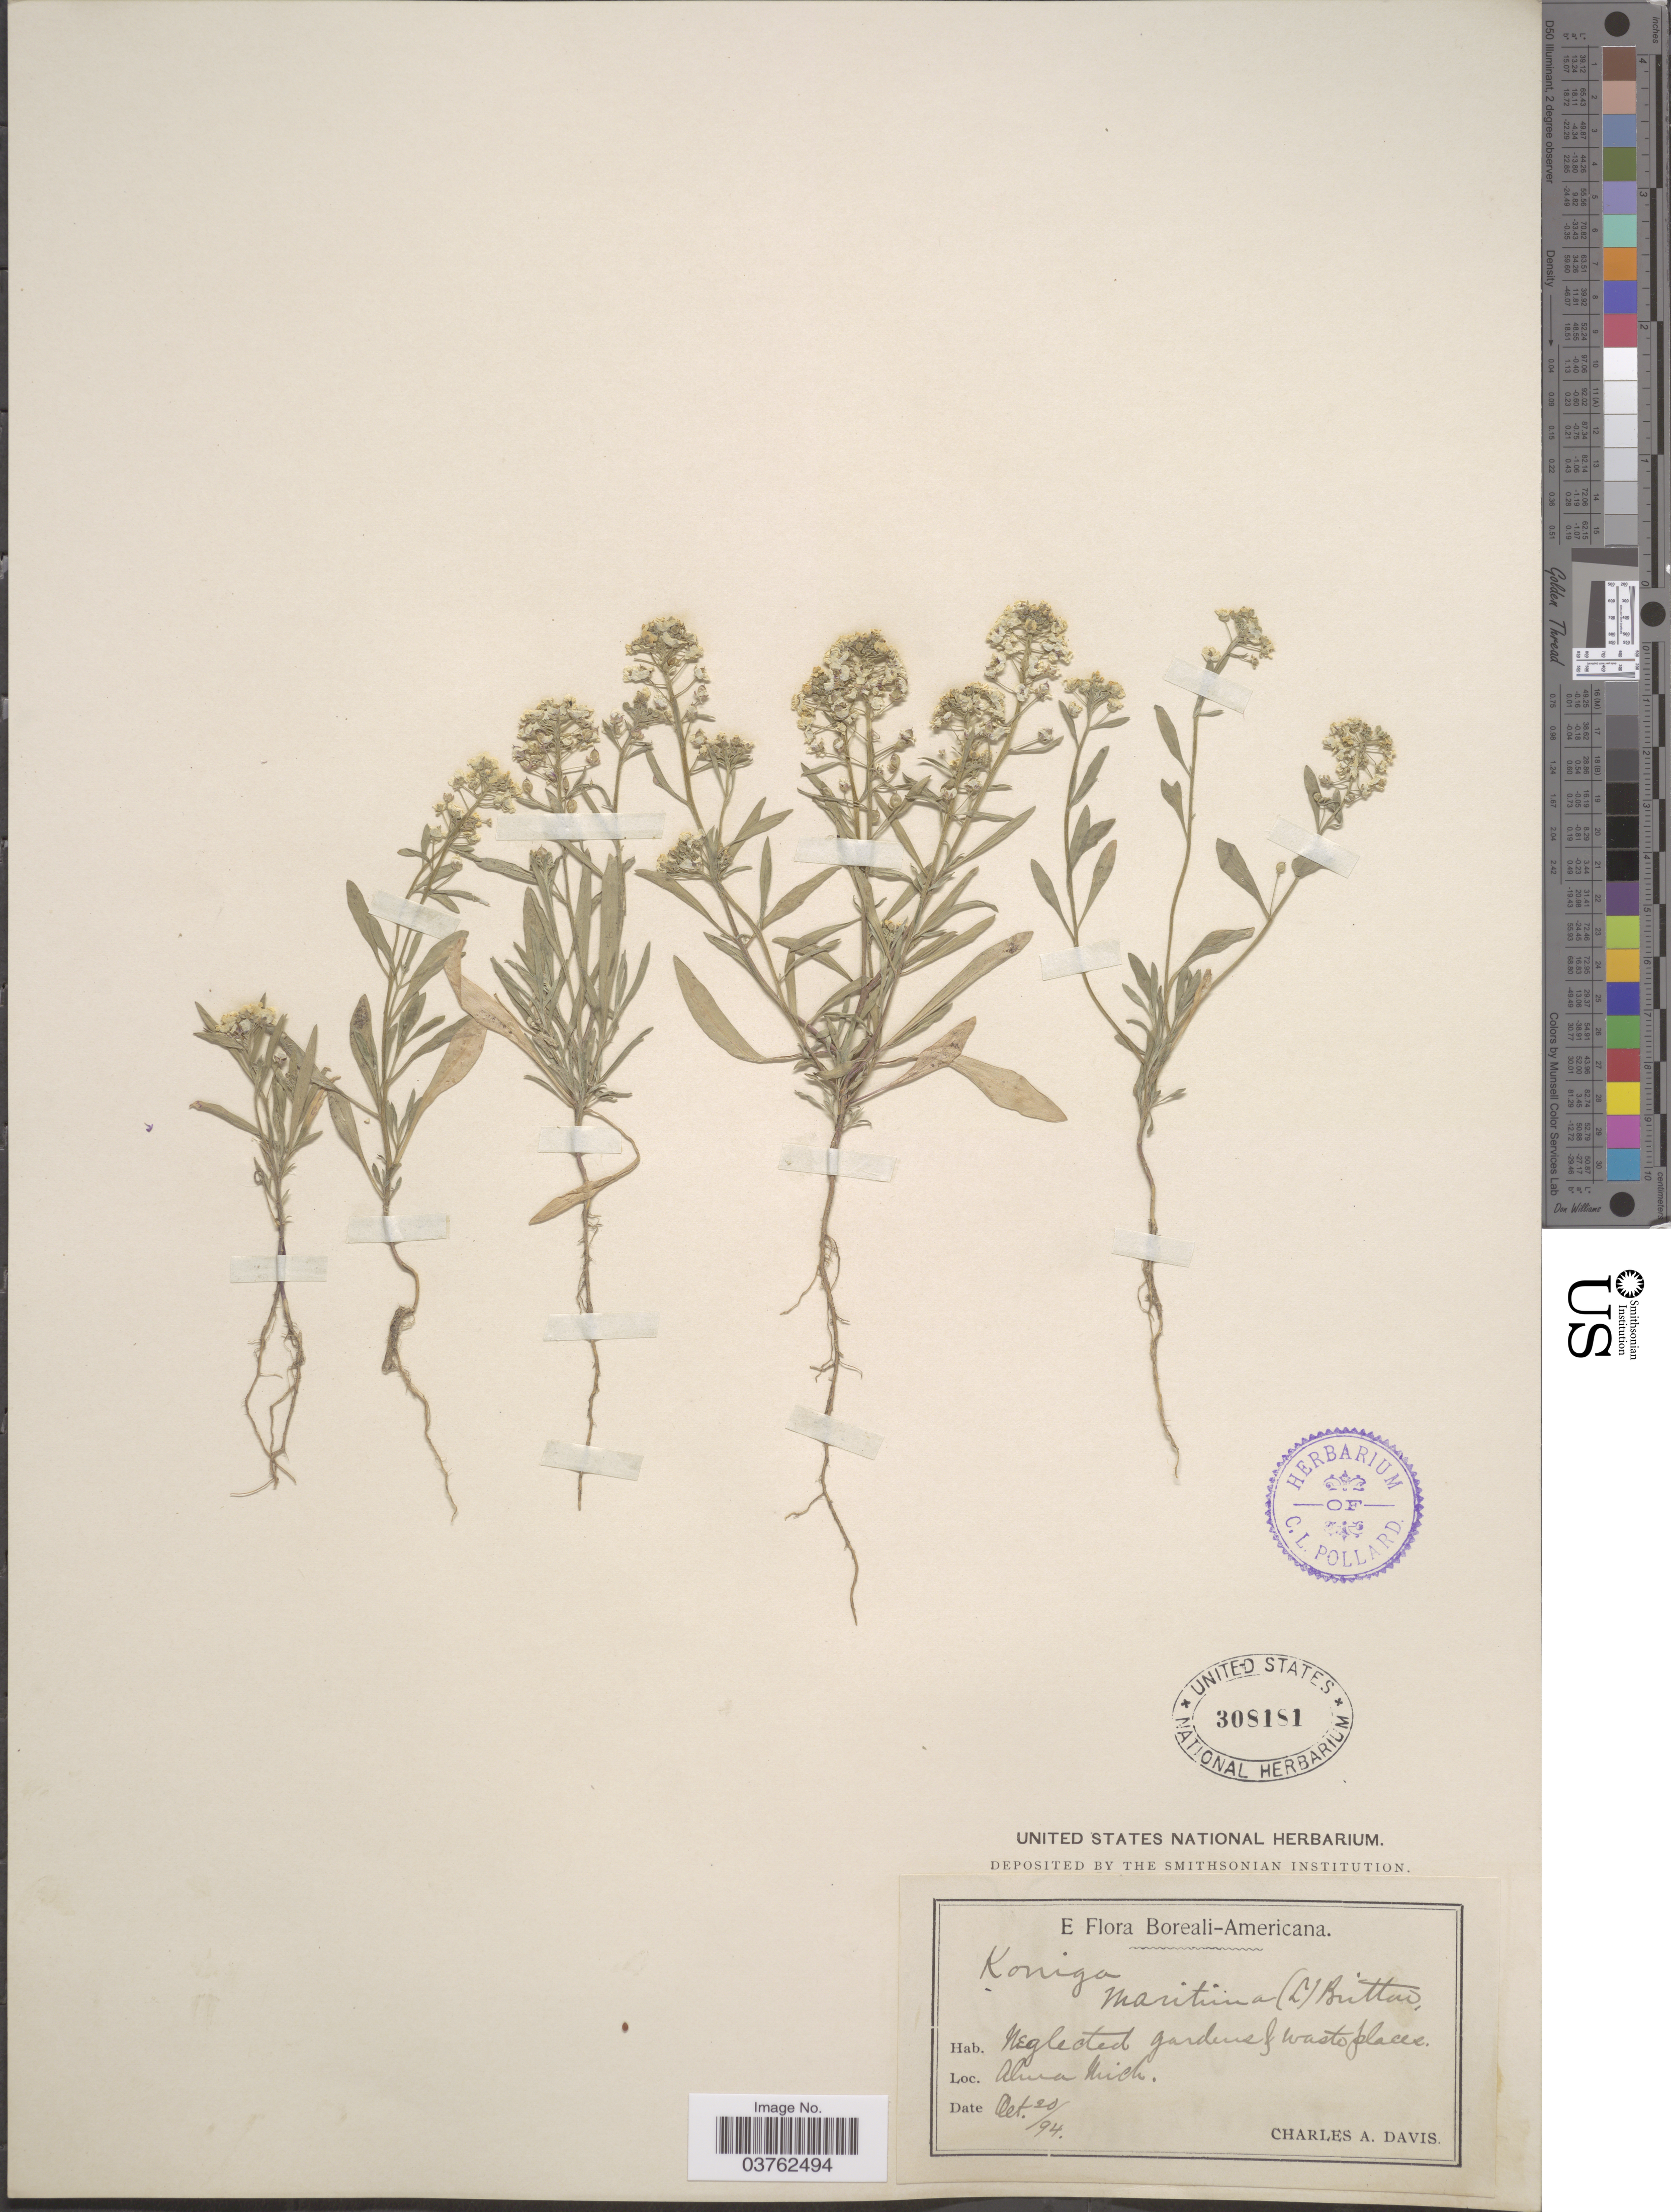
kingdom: Plantae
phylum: Tracheophyta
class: Magnoliopsida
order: Brassicales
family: Brassicaceae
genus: Lobularia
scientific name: Lobularia maritima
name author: (L.) Desv.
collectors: C. Davis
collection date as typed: Transcribed d/m/y: 20/10/94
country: United States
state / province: Michigan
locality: Boreali-Americana. Alma.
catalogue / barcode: US 308181